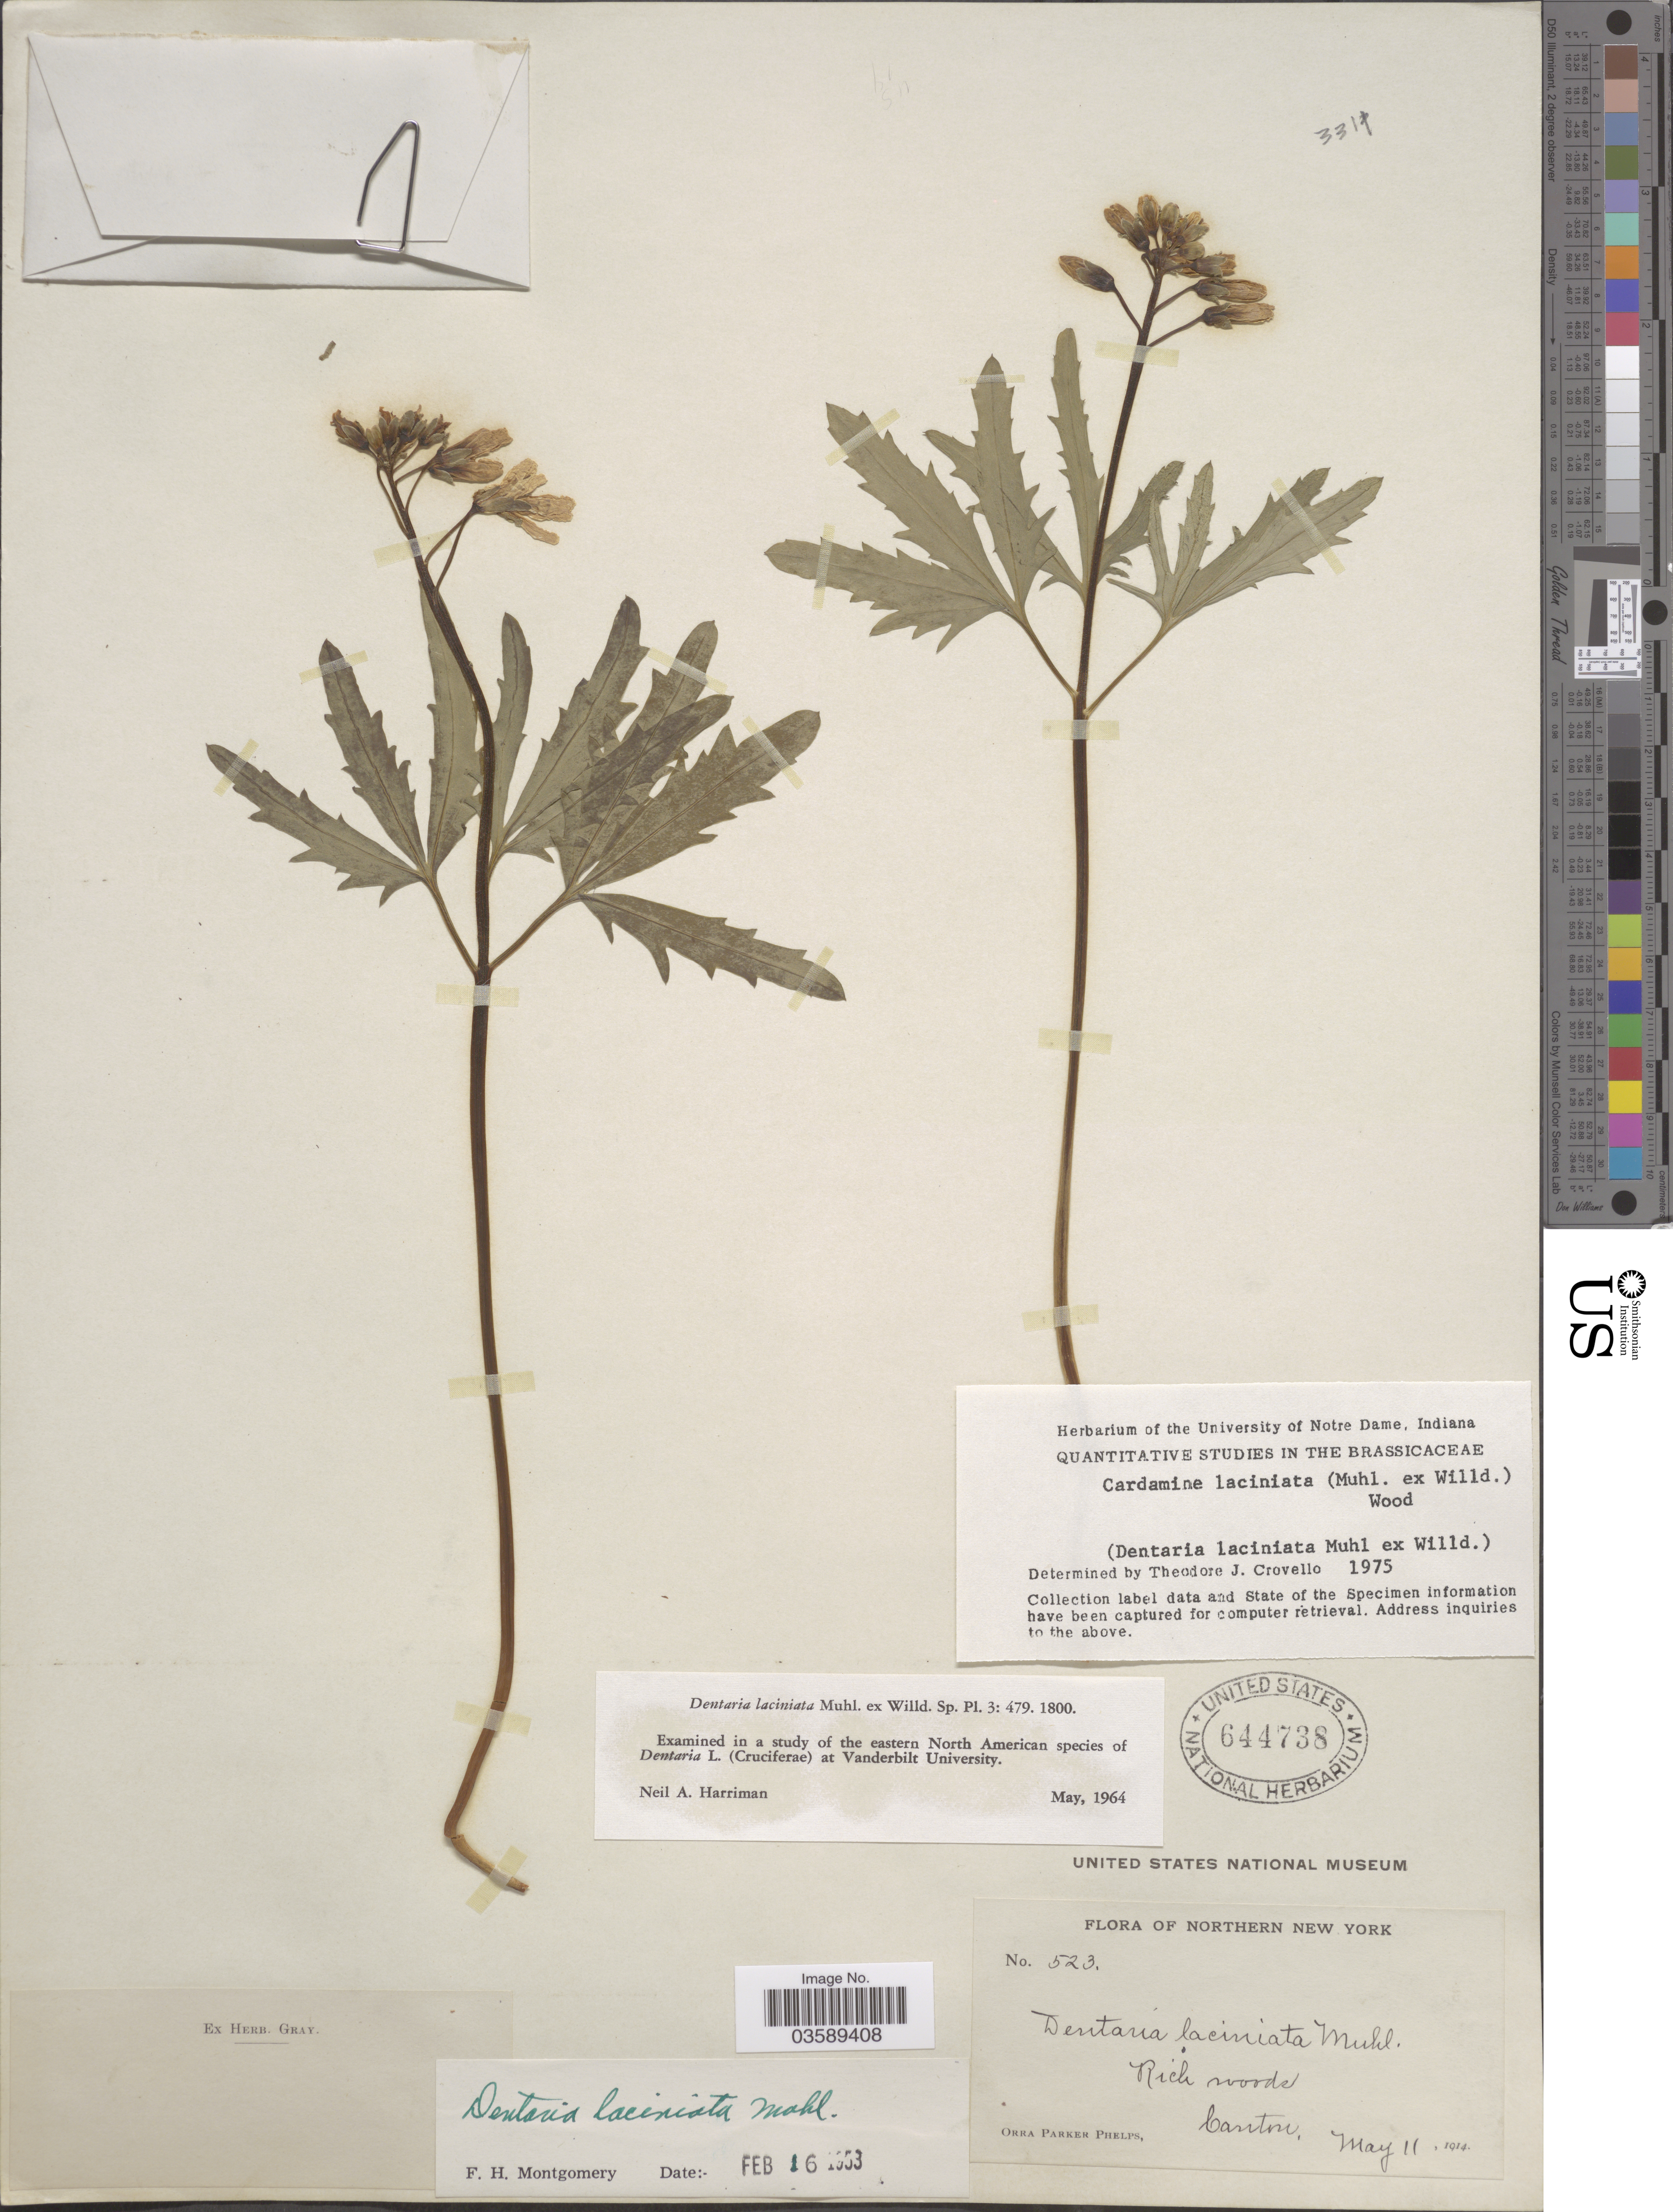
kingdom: Plantae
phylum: Tracheophyta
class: Magnoliopsida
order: Brassicales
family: Brassicaceae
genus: Cardamine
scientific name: Cardamine laciniata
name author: (Hook.) Steud.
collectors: O. P. Phelps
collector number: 523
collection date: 1914-05-11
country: United States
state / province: New York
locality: Northern New York. Rich woods Canton.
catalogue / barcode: US 644738